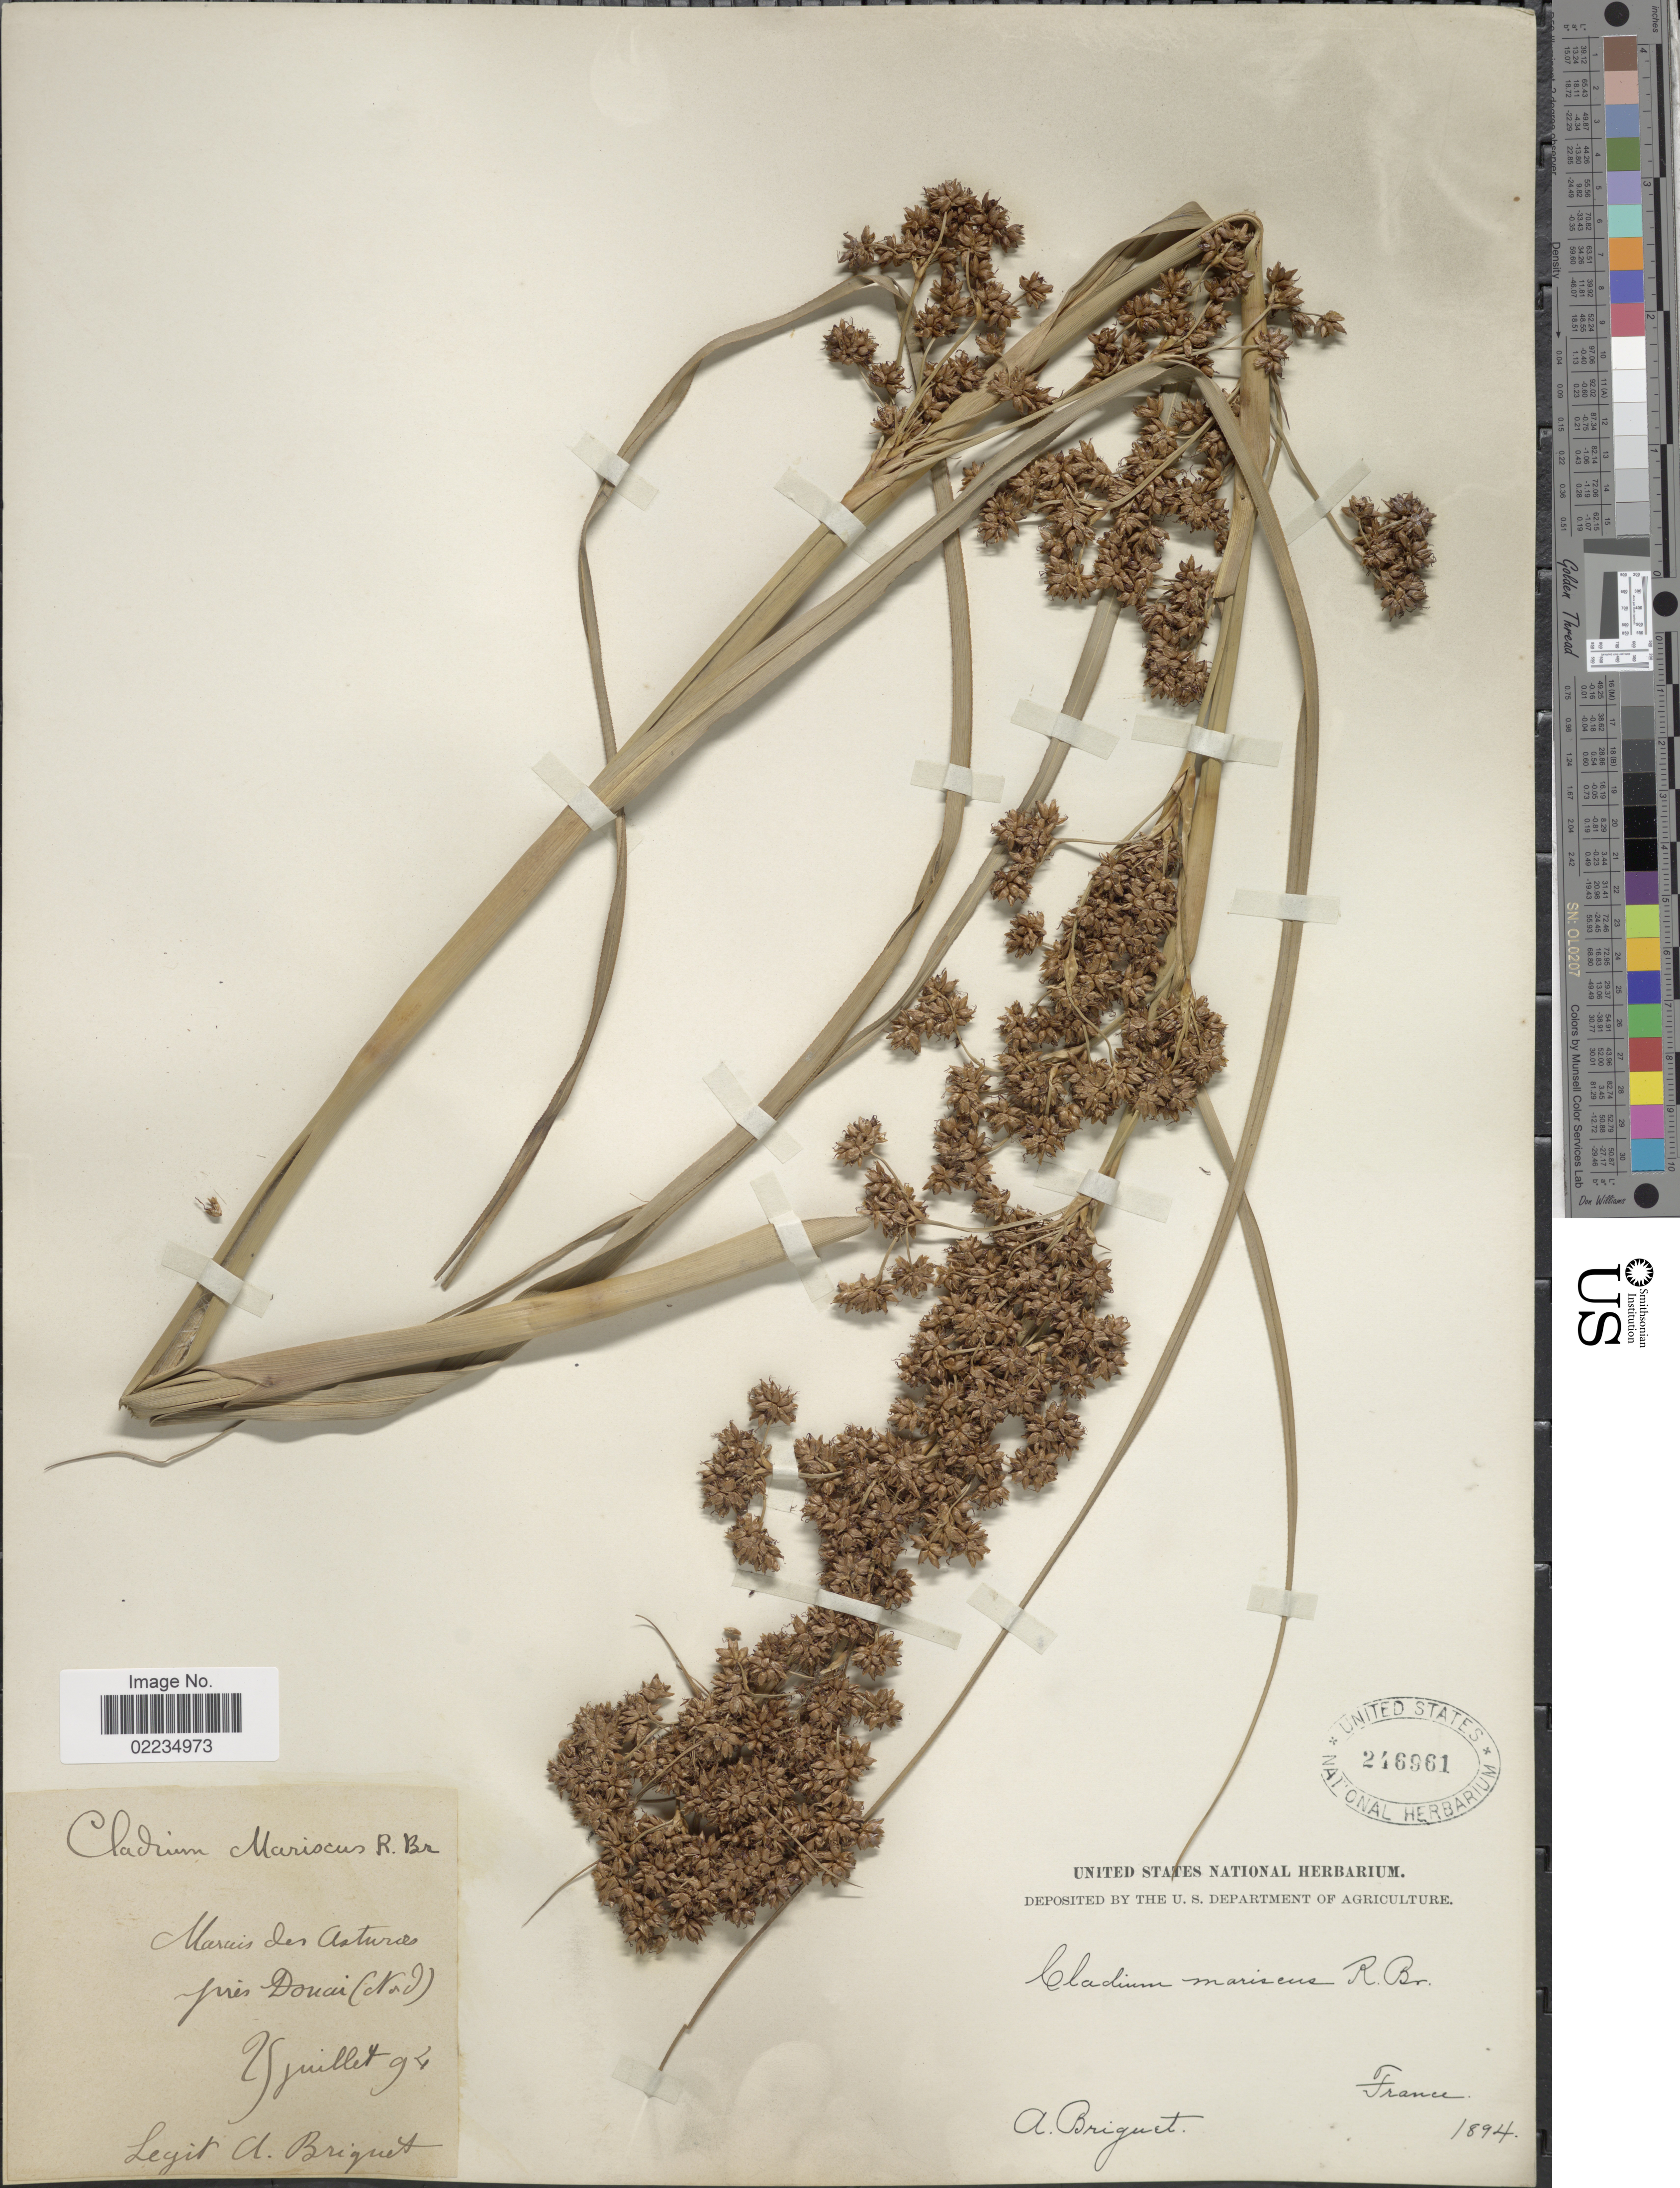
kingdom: Plantae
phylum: Tracheophyta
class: Liliopsida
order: Poales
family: Cyperaceae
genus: Cladium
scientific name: Cladium mariscus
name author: (L.) Pohl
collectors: A. Briguet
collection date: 1894-07-29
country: France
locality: Marais des Asturas pres Donai (Ned)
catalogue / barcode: US 246961